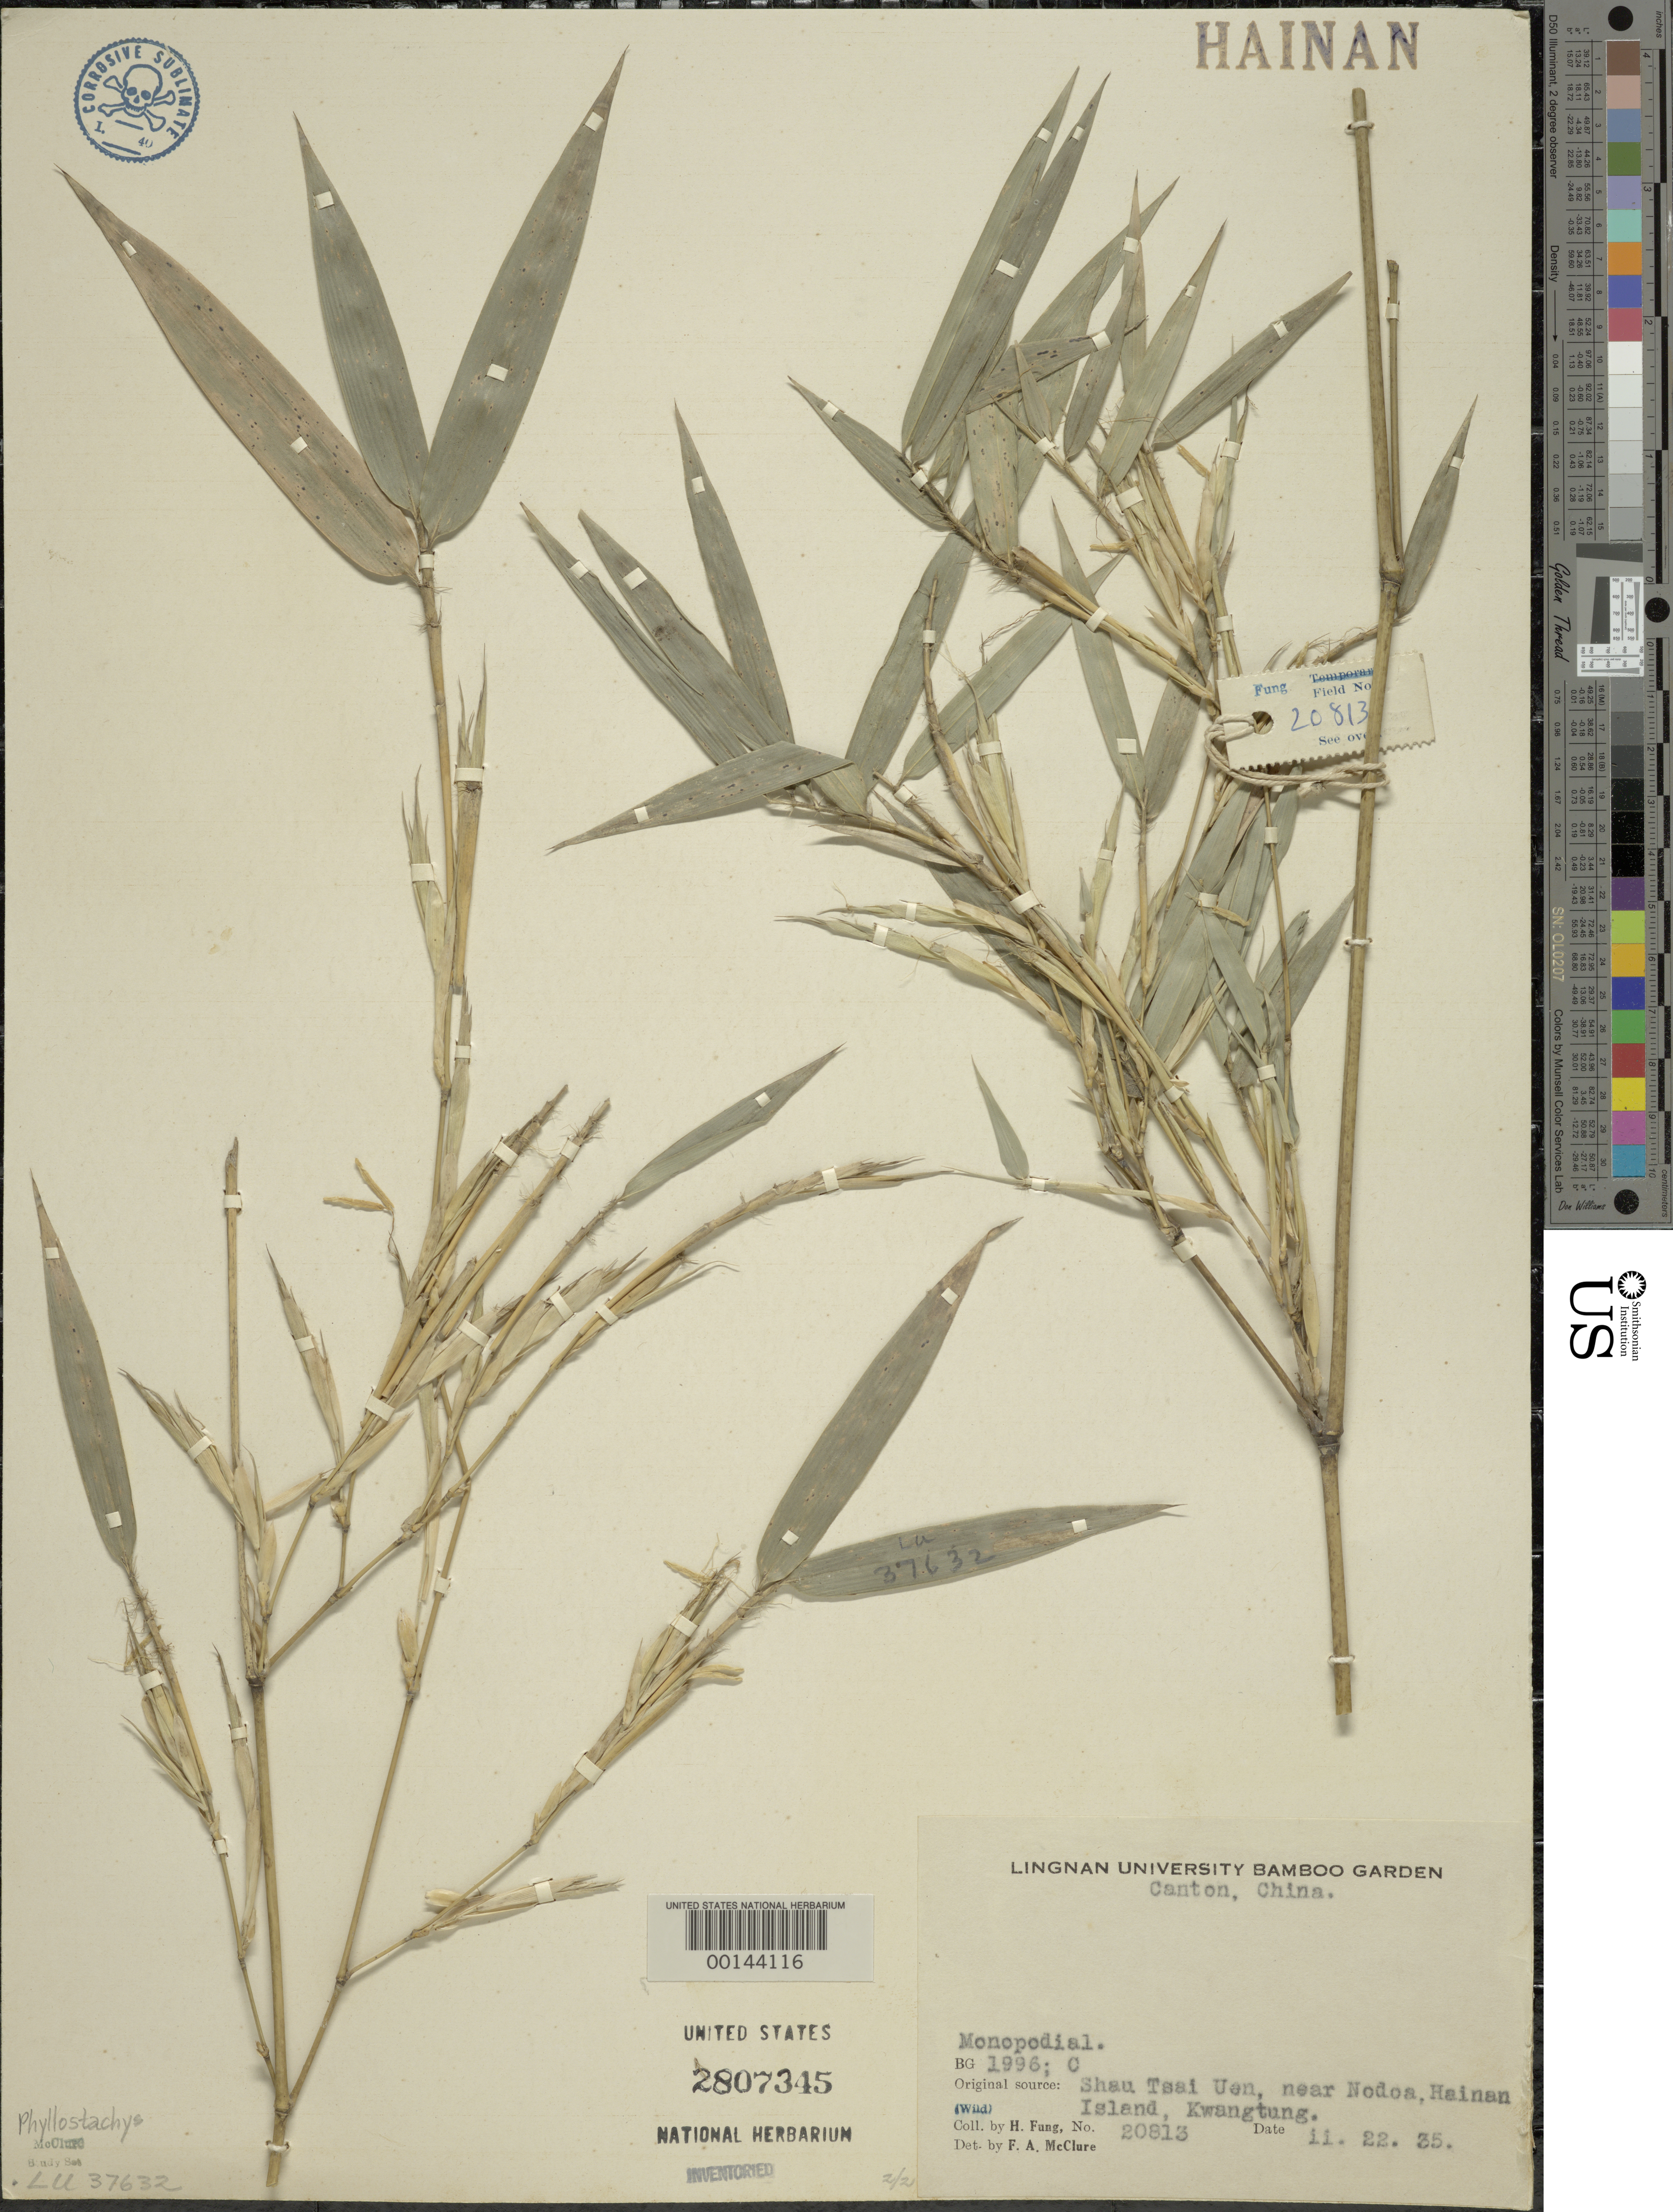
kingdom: Plantae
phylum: Tracheophyta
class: Liliopsida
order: Poales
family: Poaceae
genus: Phyllostachys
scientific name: Phyllostachys sp.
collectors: H. L. Fung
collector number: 20813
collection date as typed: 22 Feb 1935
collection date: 1935-02-22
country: China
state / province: Hainan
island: Hainan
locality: Hainan, nodoa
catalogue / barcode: US 2807345